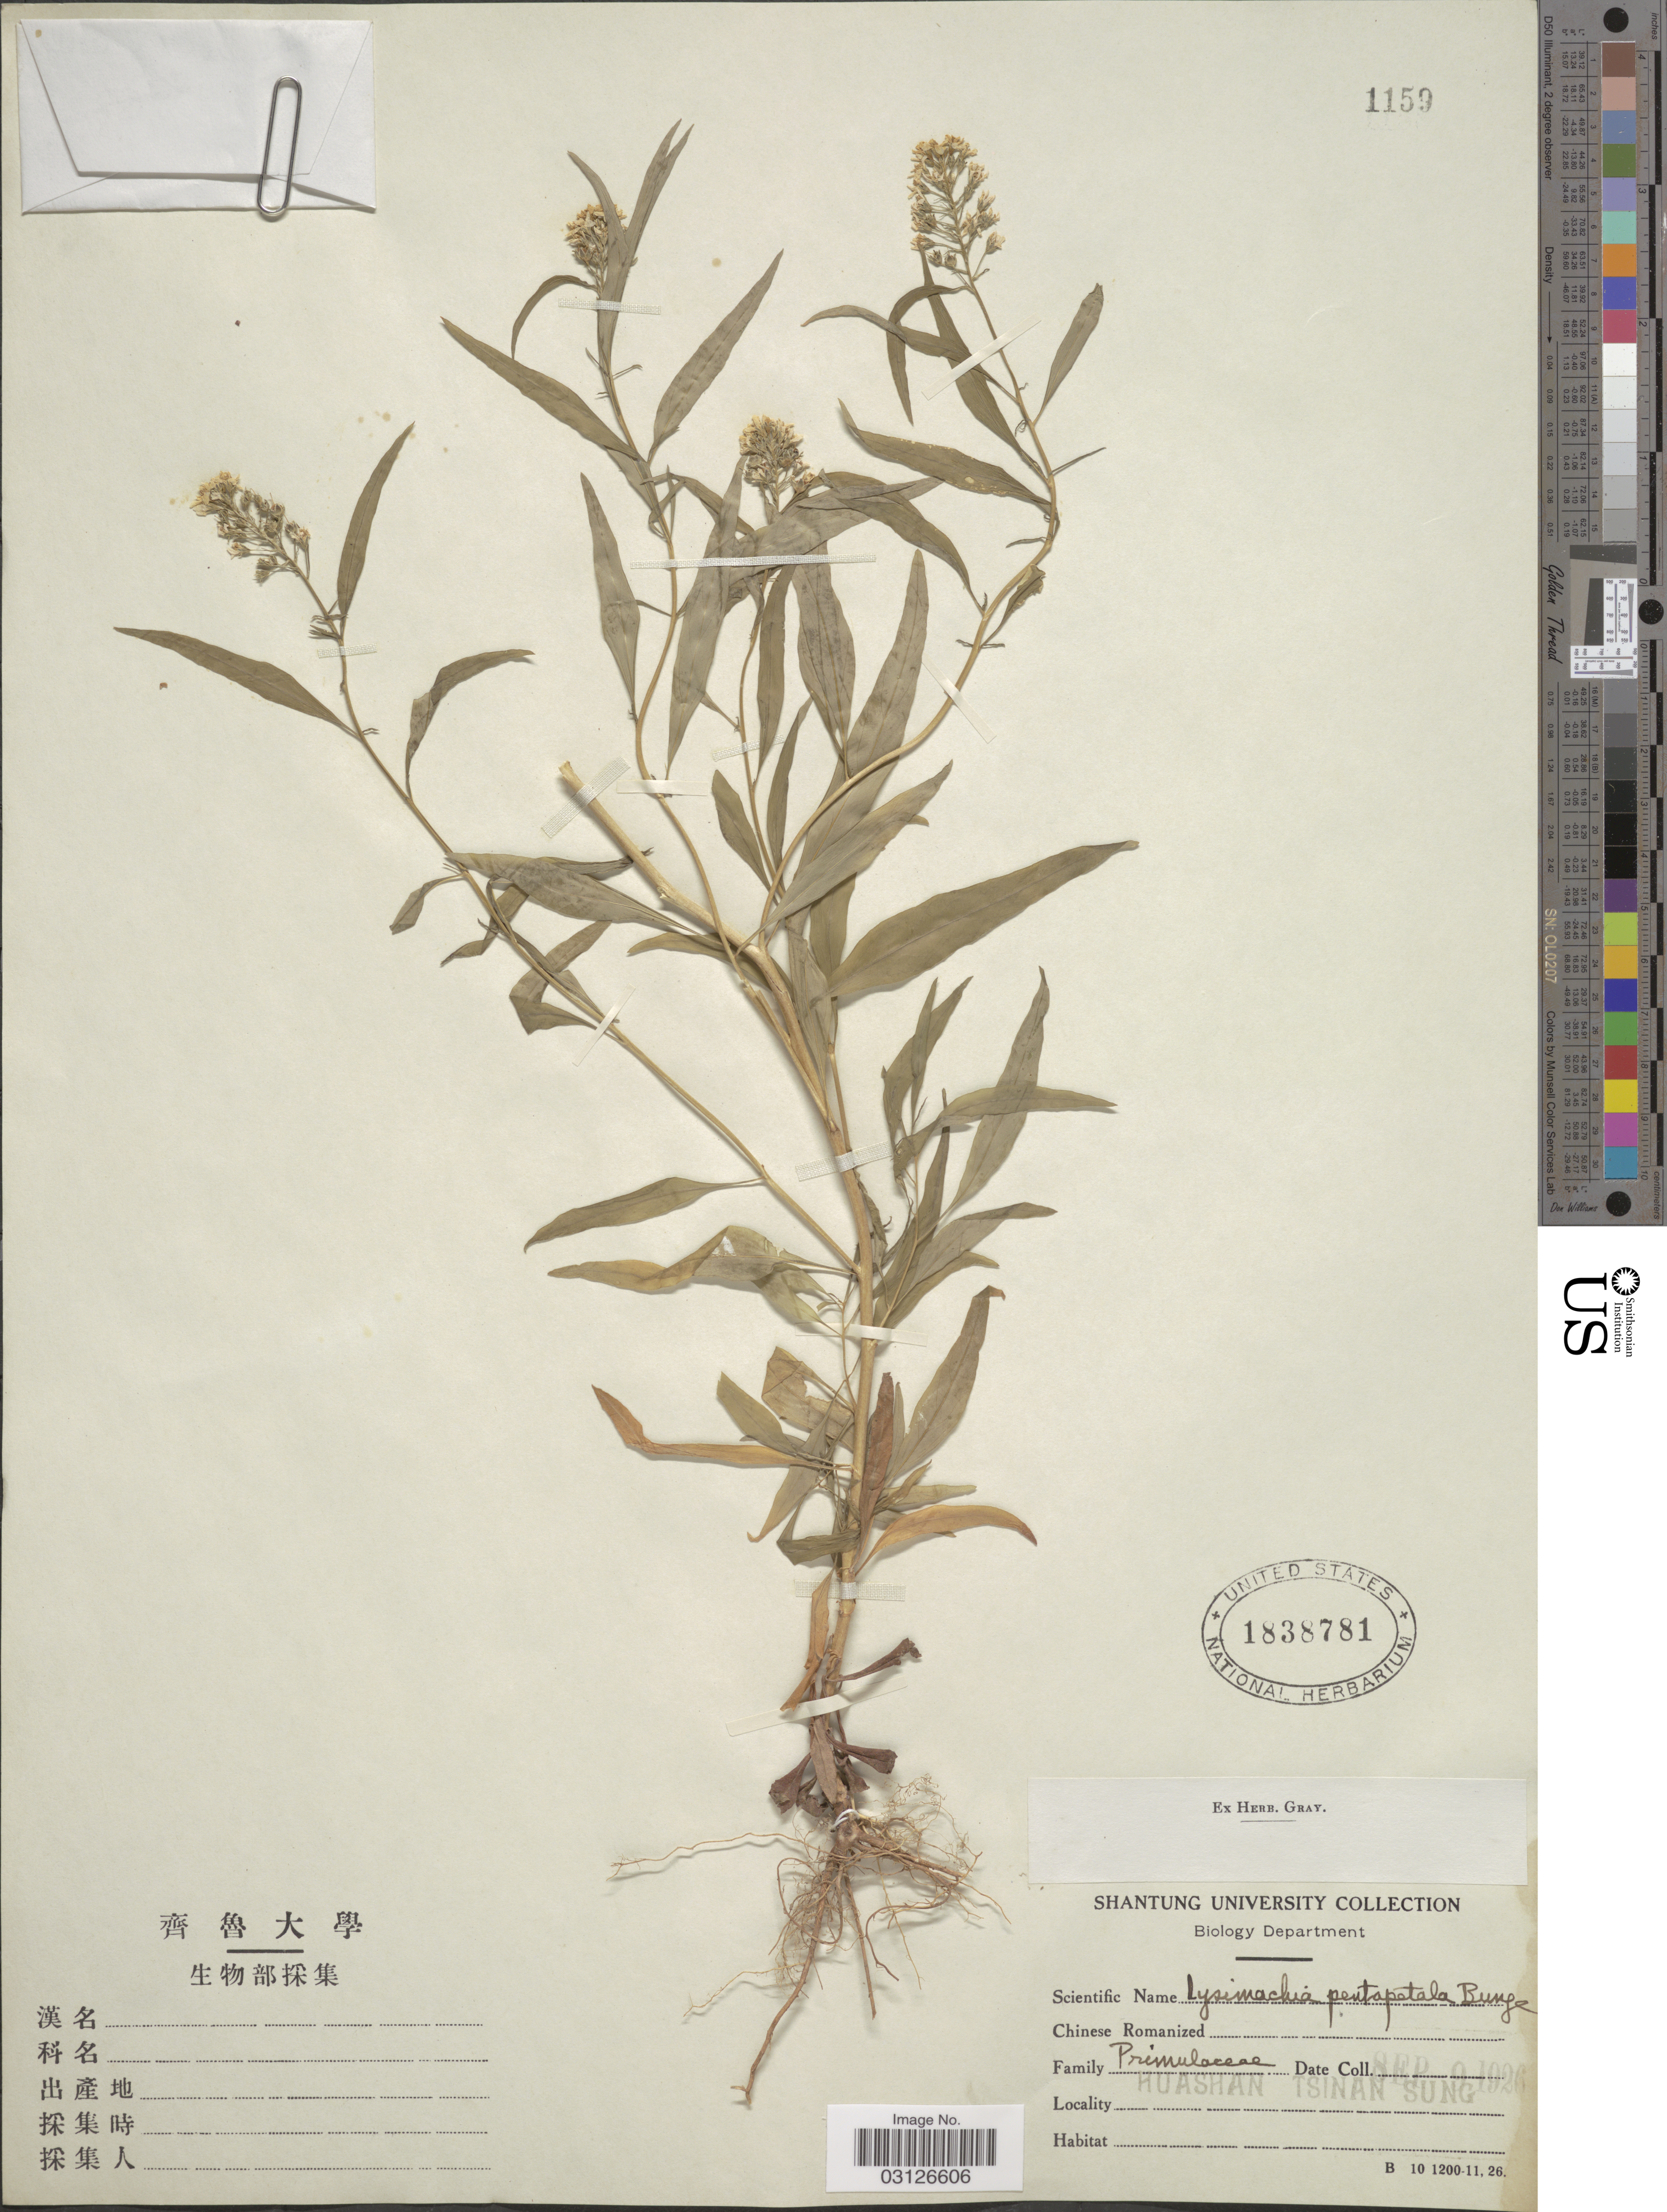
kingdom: Plantae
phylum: Tracheophyta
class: Magnoliopsida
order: Ericales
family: Primulaceae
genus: Lysimachia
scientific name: Lysimachia pentapetala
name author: Bunge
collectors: Shantung University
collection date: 1926-09-09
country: China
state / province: Shandong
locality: Huashan Tsinan Sung.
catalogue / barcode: US 1838781